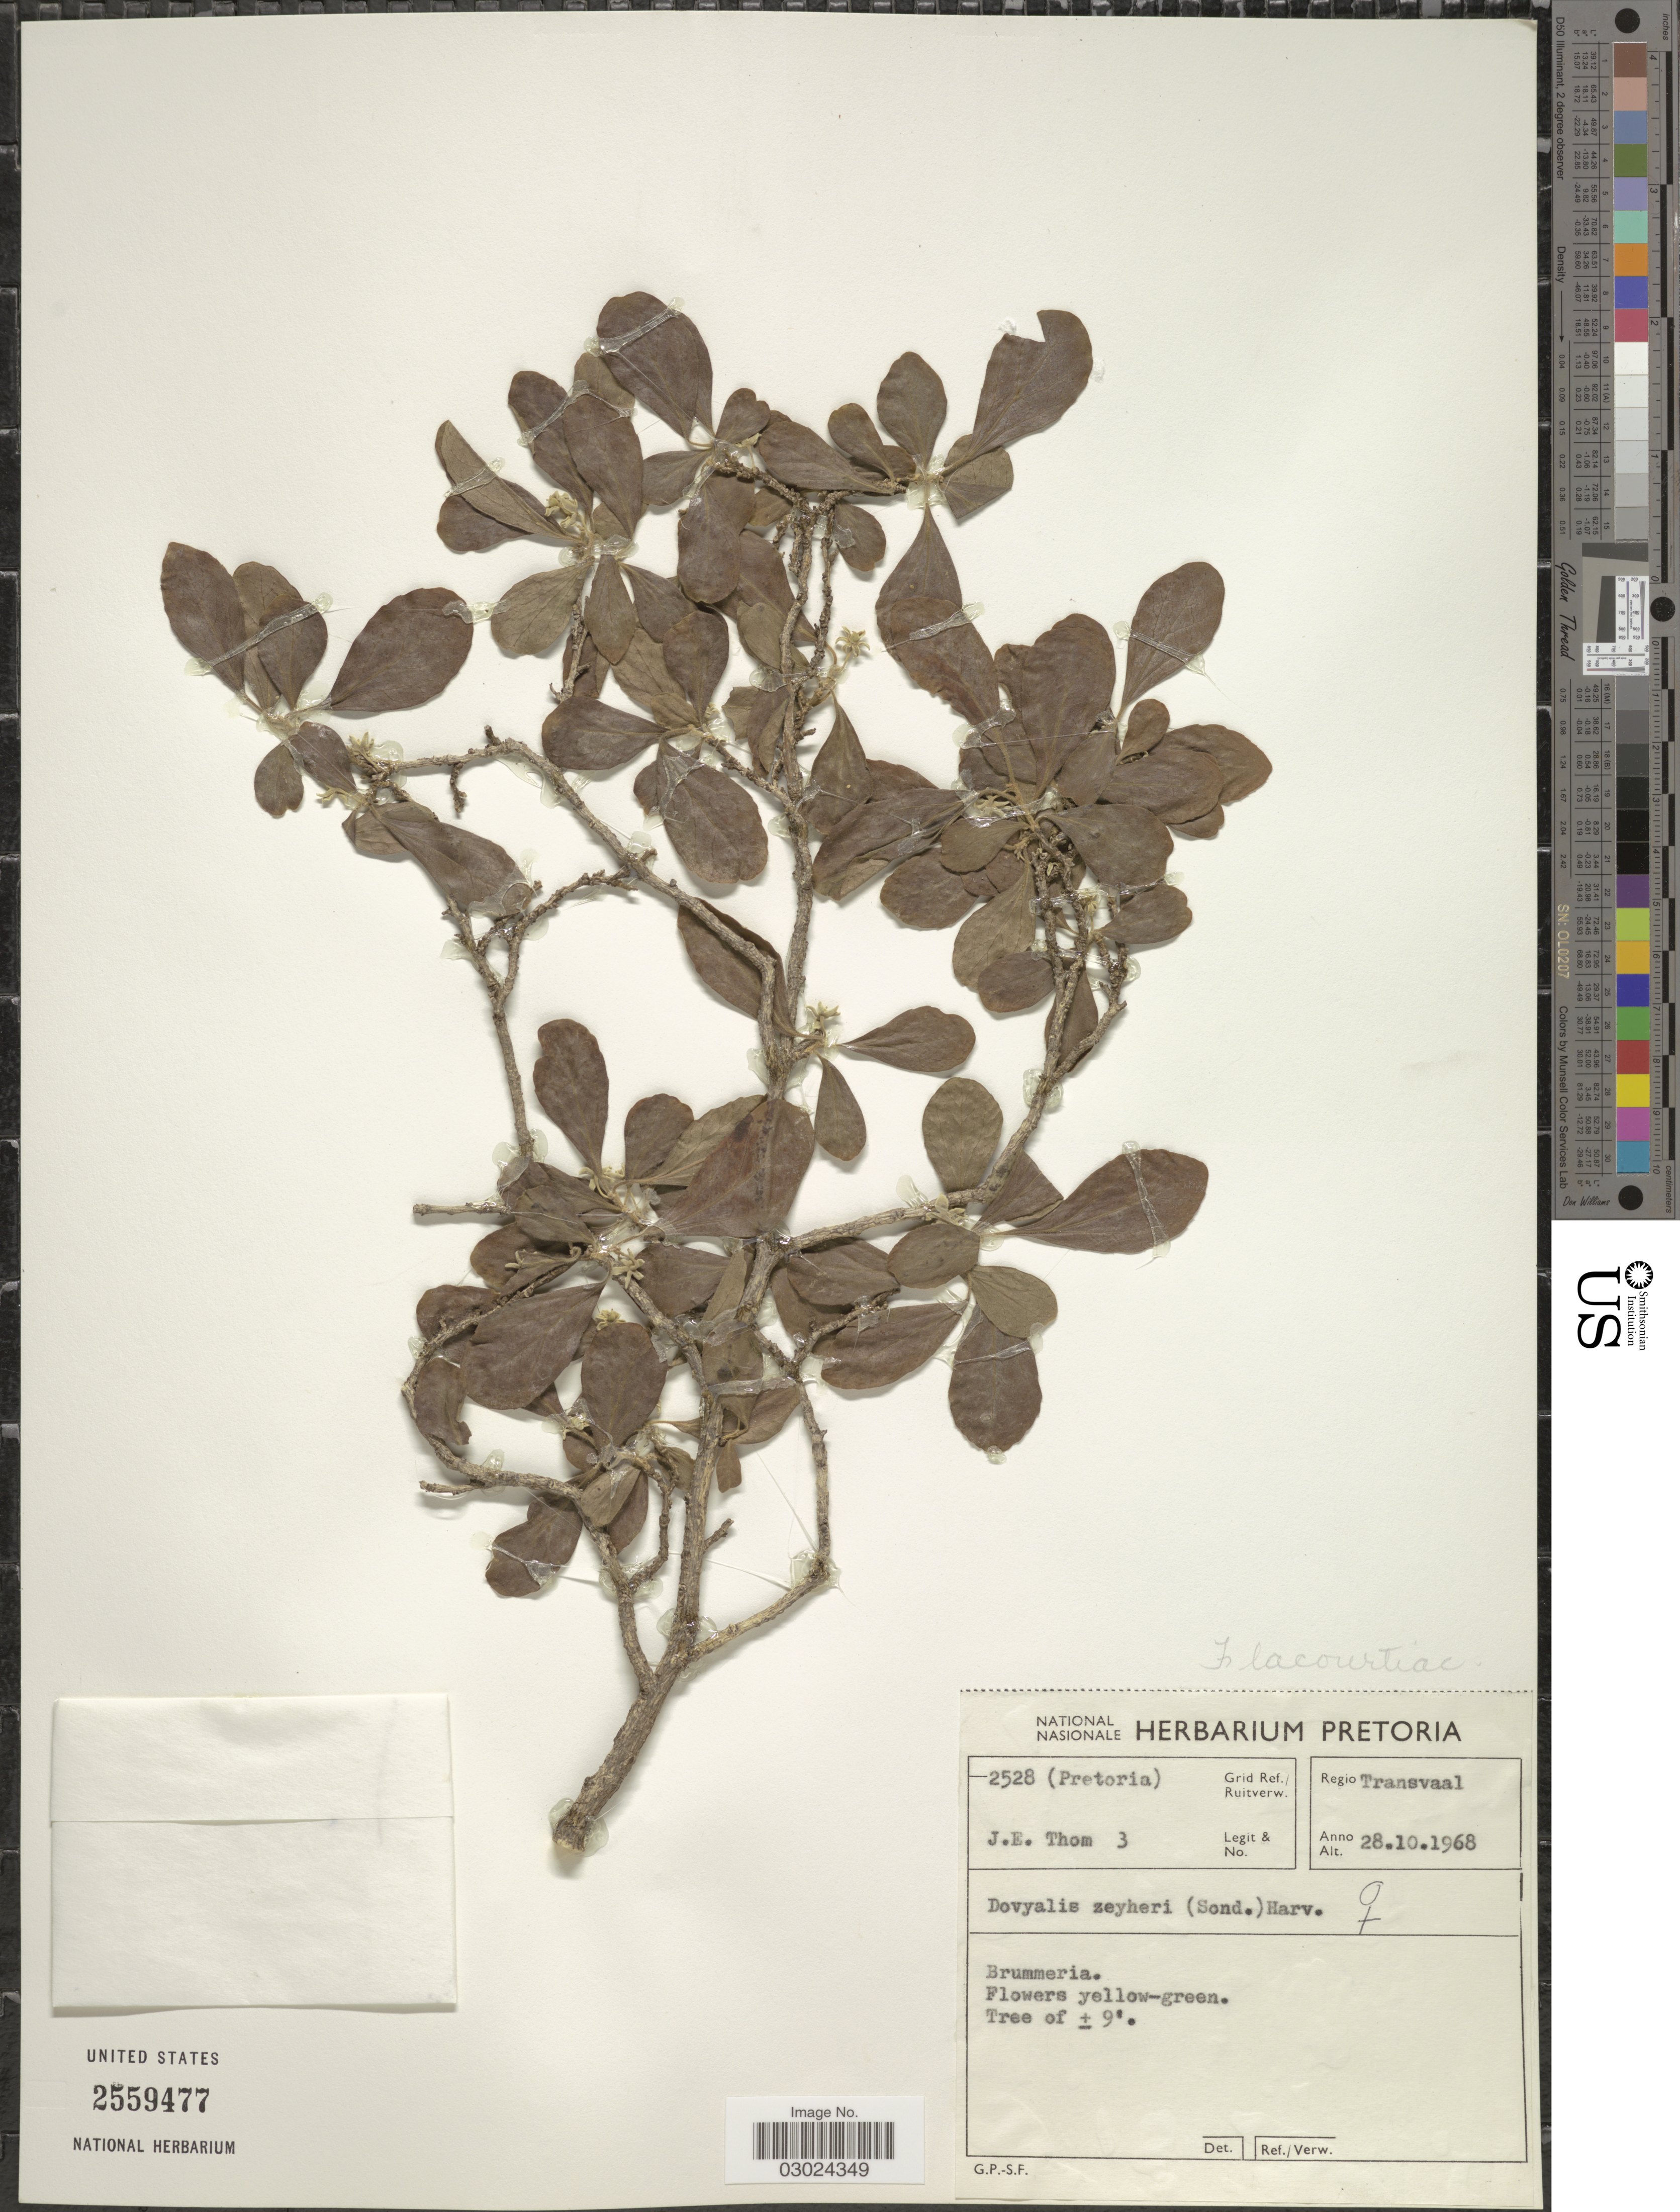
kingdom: Plantae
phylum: Tracheophyta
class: Magnoliopsida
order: Malpighiales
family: Salicaceae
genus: Dovyalis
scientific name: Dovyalis zeyheri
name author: (Sond.) Warb.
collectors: J. Thom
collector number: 3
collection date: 1968-10-28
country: South Africa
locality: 2528 (Pretoria) Grid Ref./ Ruitverw. Regio Transvaal. Brummeria.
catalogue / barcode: US 2559477